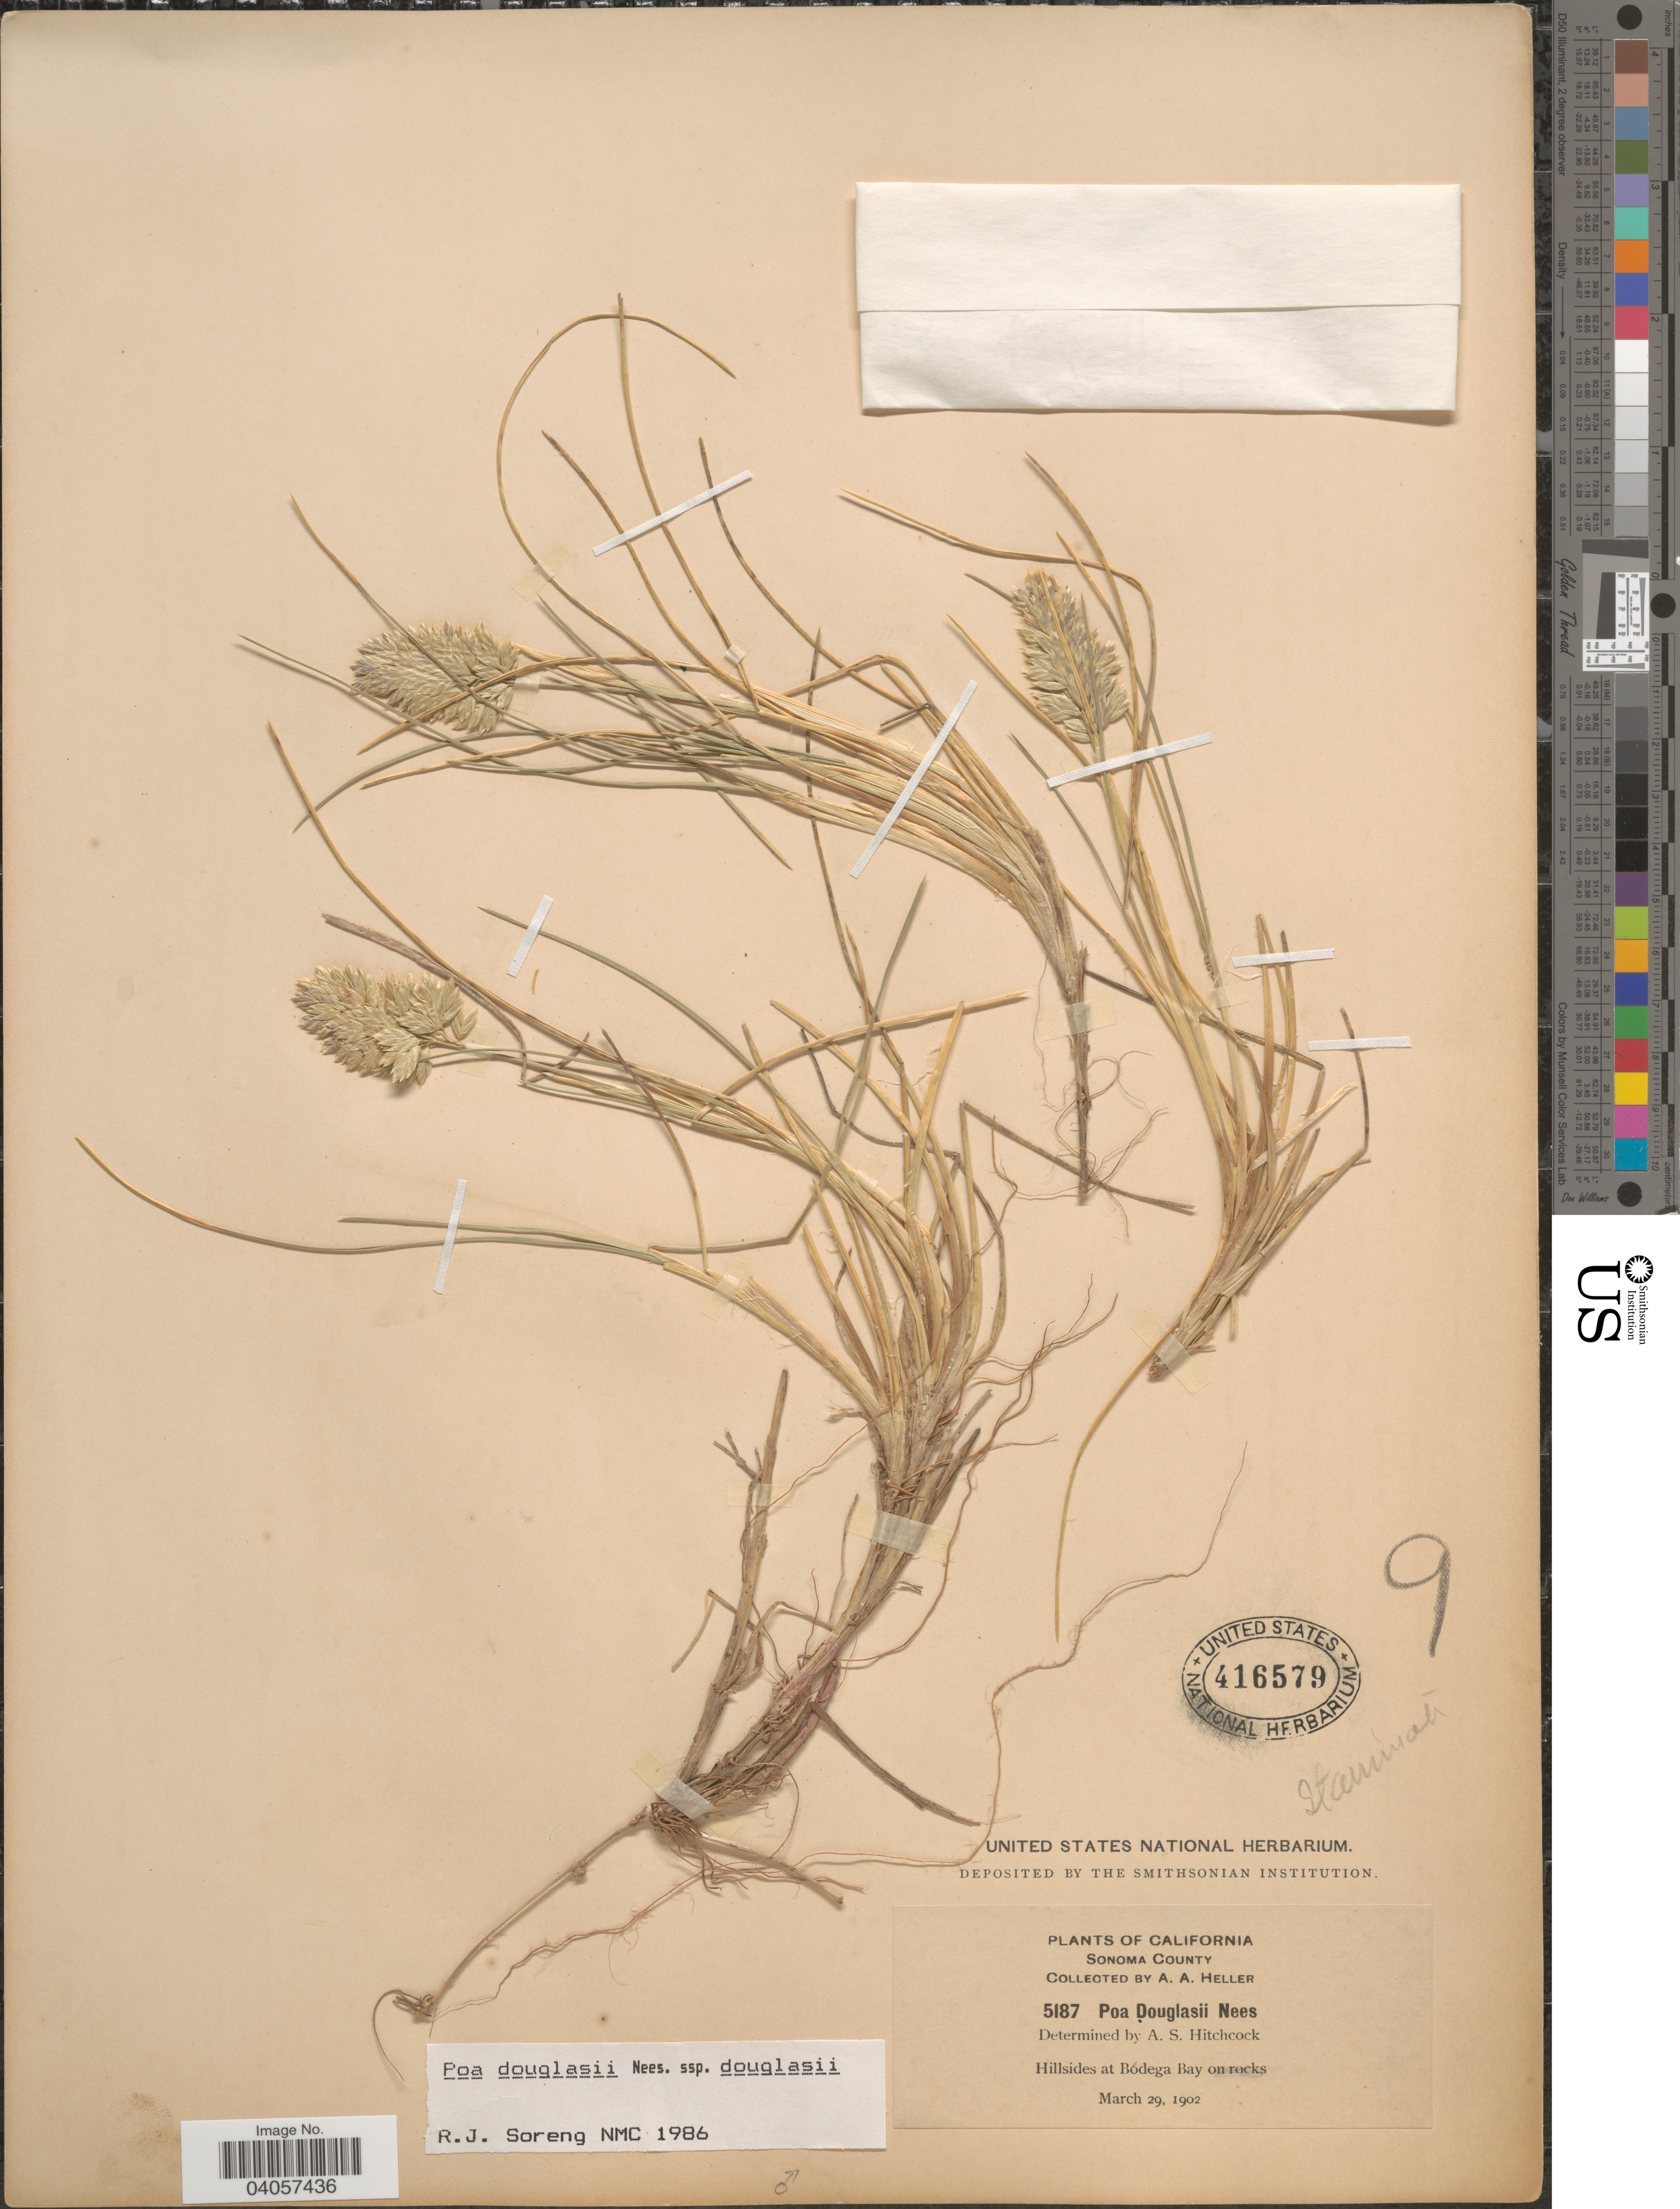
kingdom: Plantae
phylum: Tracheophyta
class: Liliopsida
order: Poales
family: Poaceae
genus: Poa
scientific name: Poa douglasii subsp. douglasii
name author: Nees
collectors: A. A. Heller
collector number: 5187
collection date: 1902-03-29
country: United States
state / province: California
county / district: Sonoma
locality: Sonoma County. Hillsides at Bódega Bay on rocks.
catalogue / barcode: US 416579